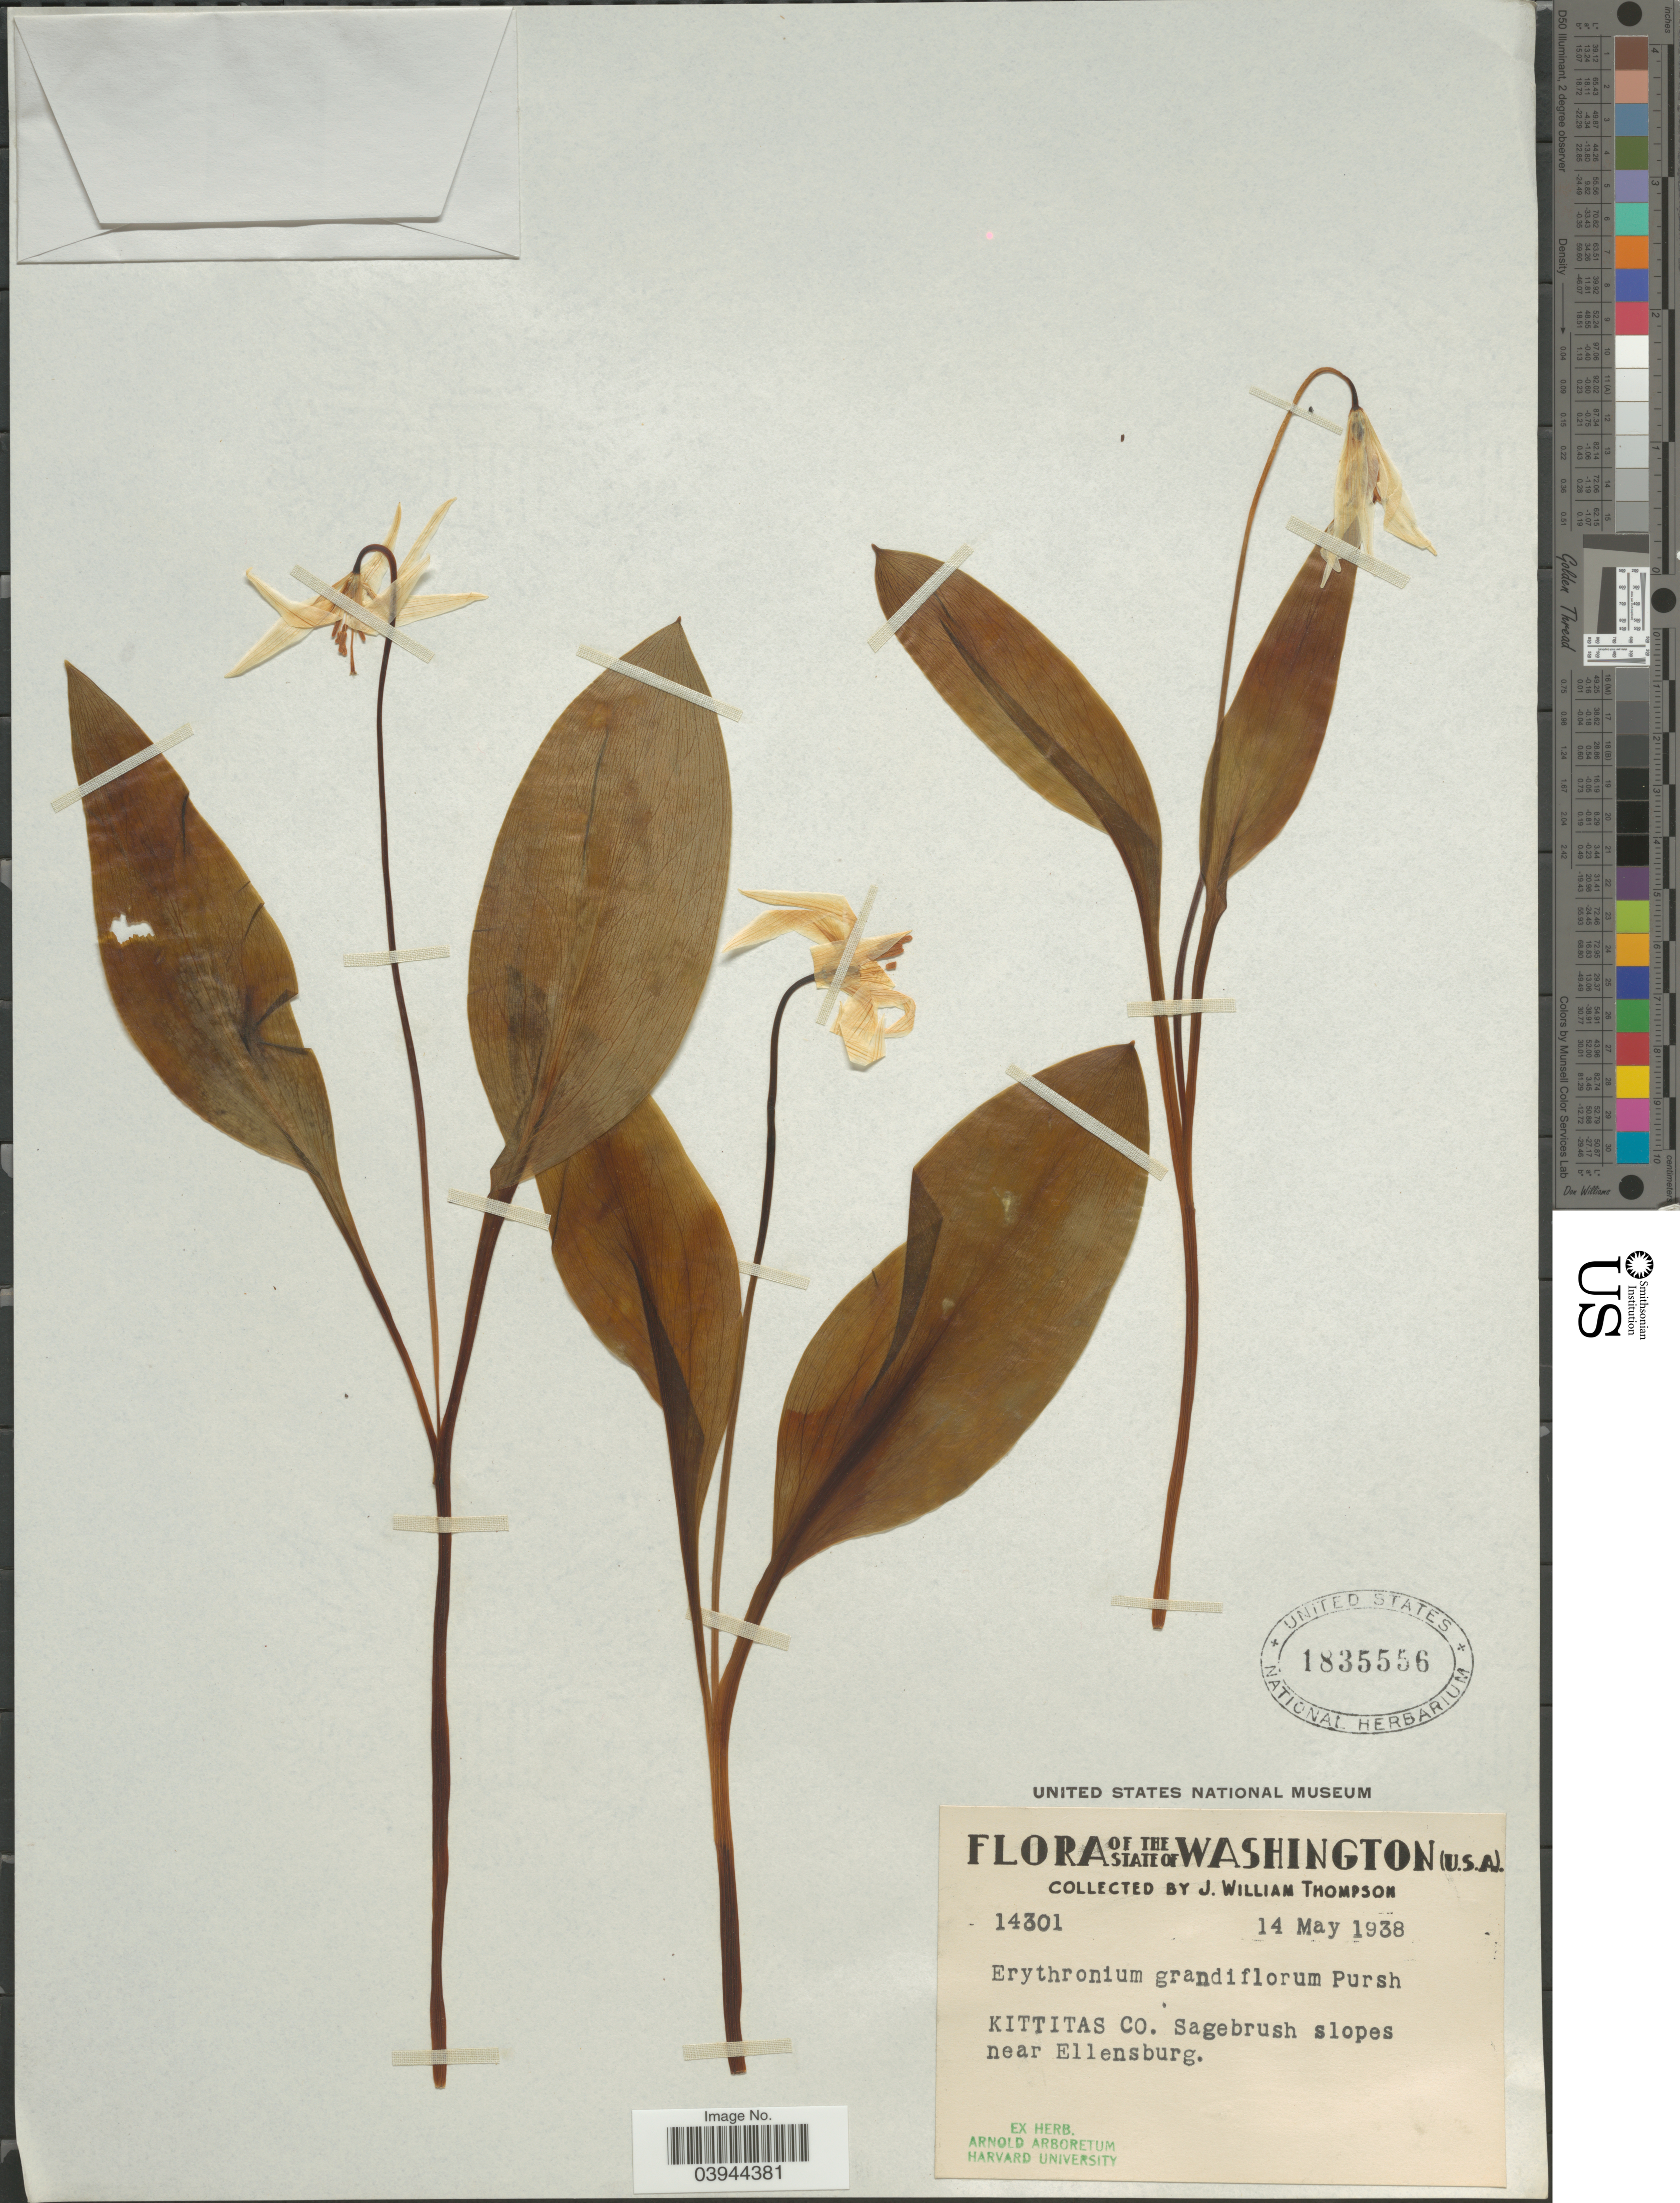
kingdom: Plantae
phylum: Tracheophyta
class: Liliopsida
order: Liliales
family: Liliaceae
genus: Erythronium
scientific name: Erythronium grandiflorum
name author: Pursh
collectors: J. W. Thompson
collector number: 14301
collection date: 1938-05-14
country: United States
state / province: Washington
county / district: Kittitas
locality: Kittitas Co. Sagebrush slopes near Ellensburg.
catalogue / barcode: US 1835556